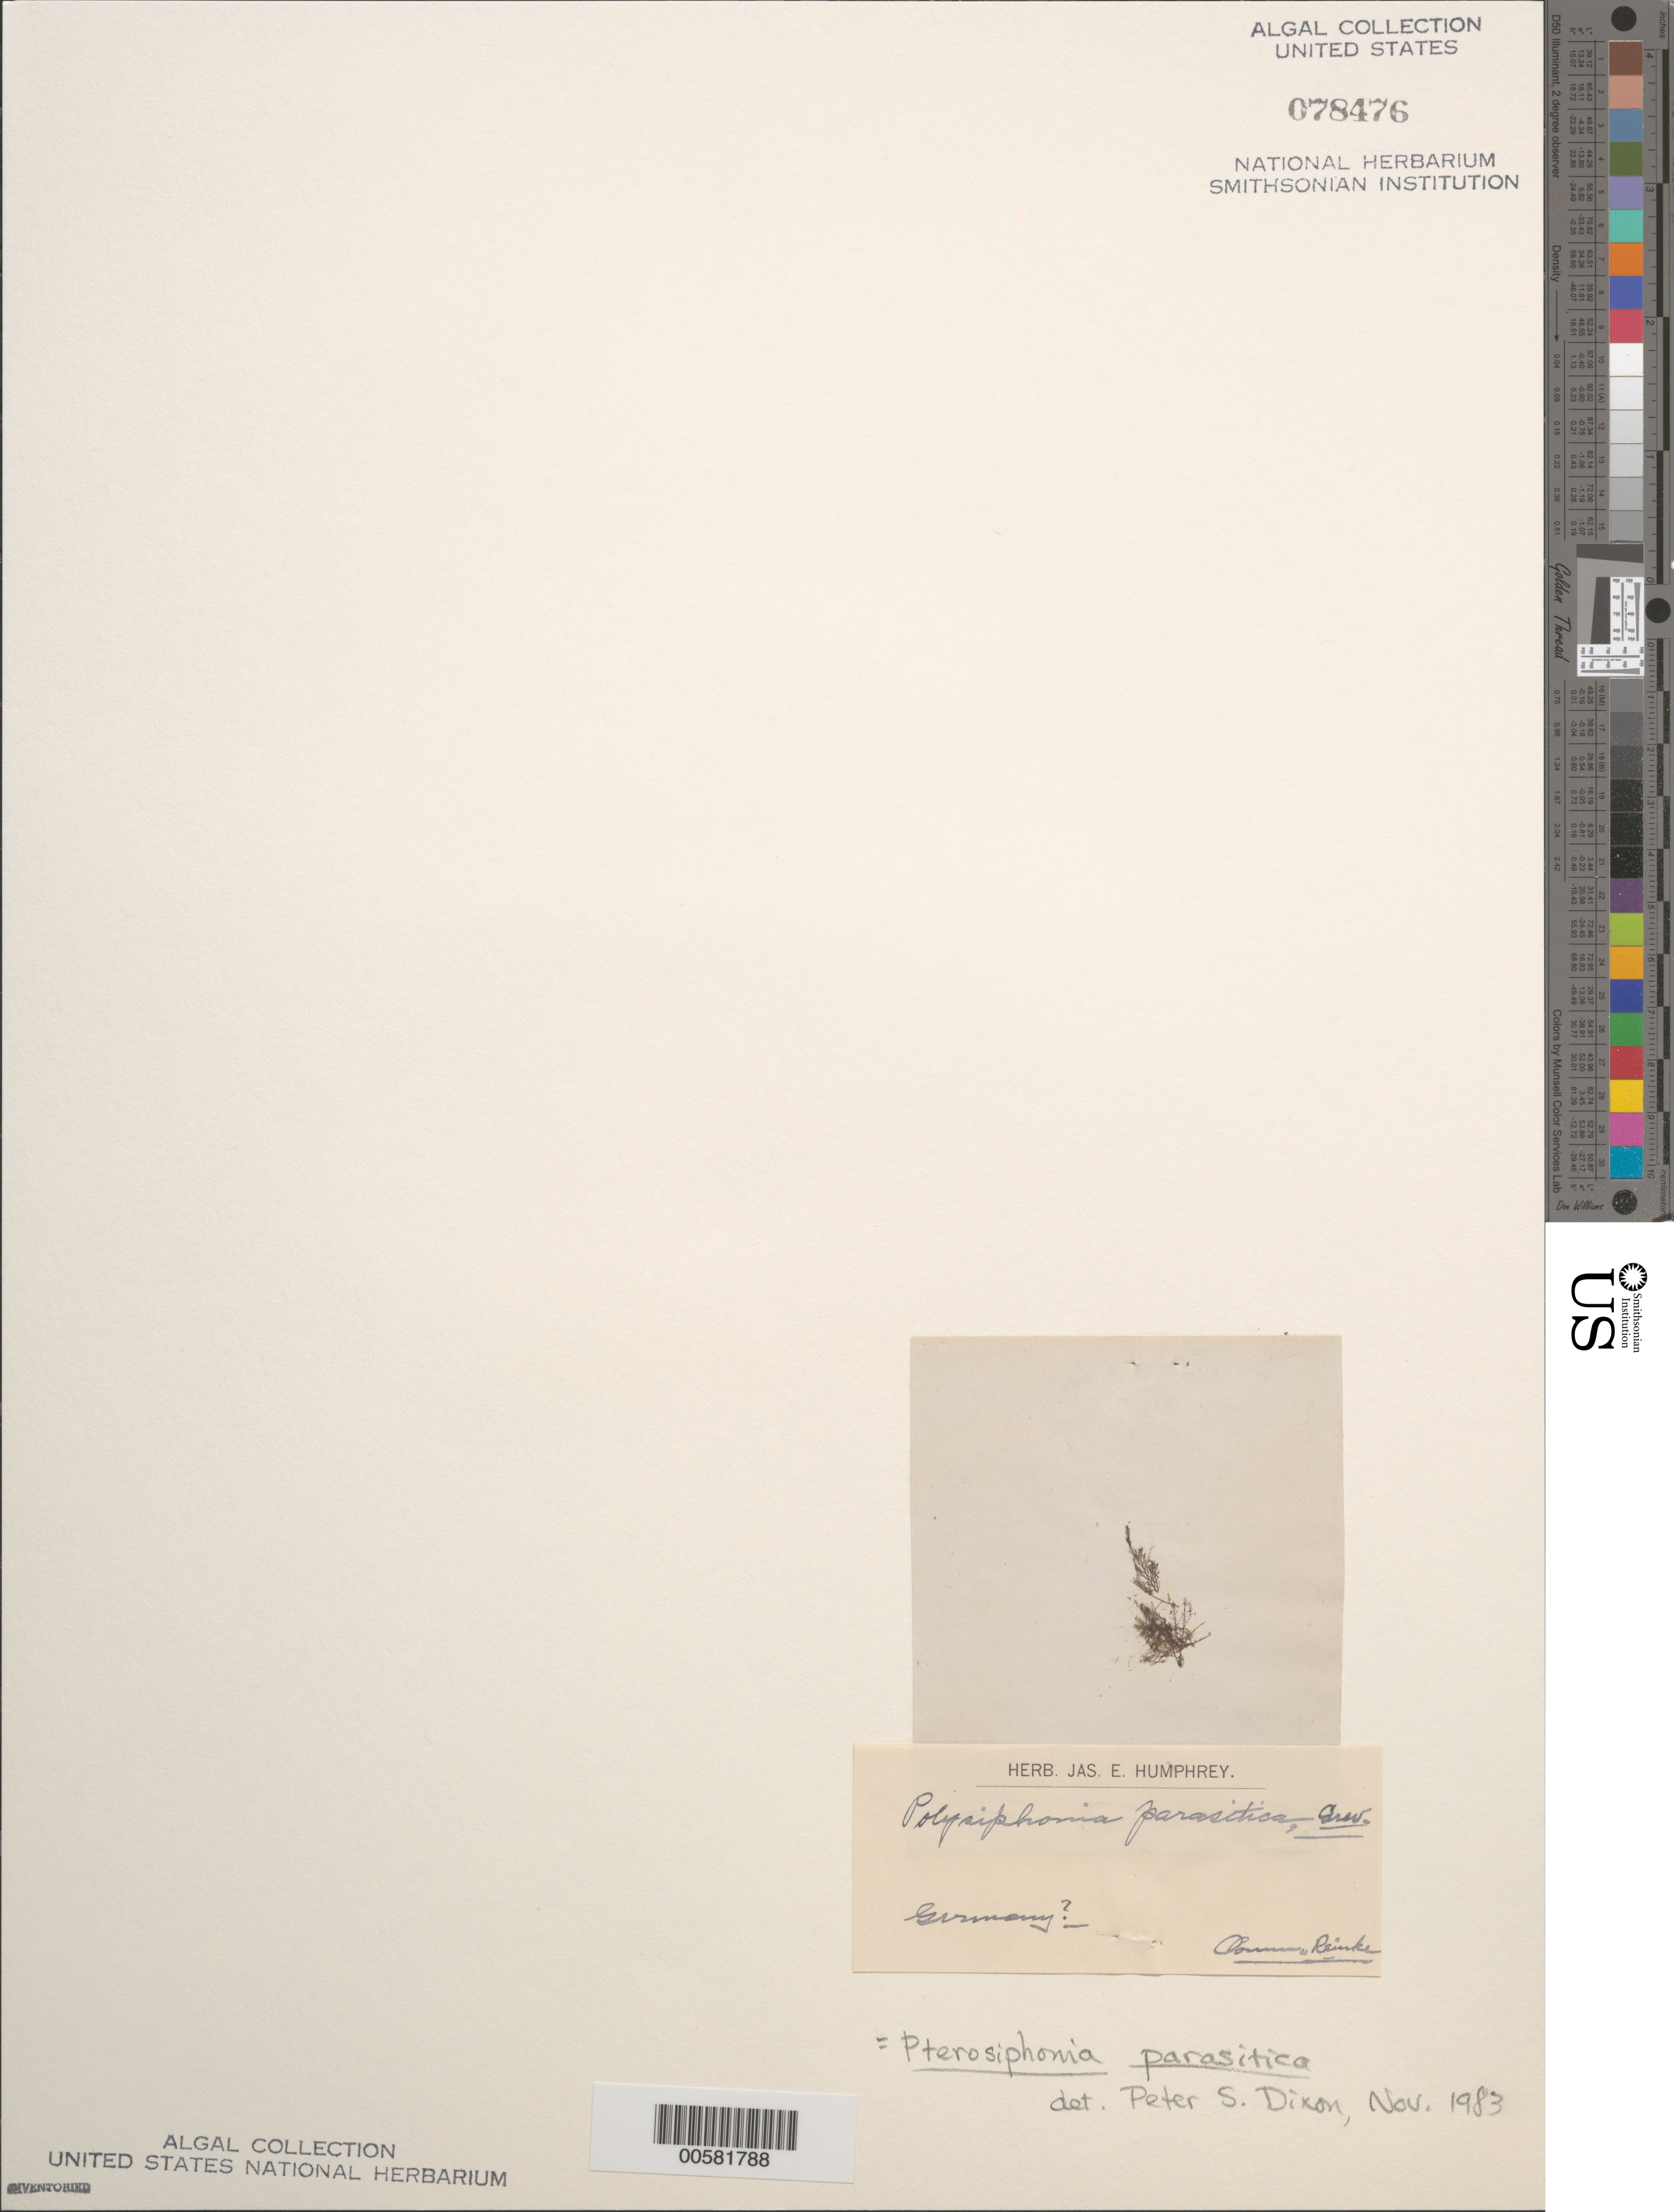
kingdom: Plantae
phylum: Rhodophyta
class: Florideophyceae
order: Ceramiales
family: Rhodomelaceae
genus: Deltalsia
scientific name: Deltalsia parasitica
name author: (Hudson) Diaz-Tapia & Rodríguez-Buján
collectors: J. Reinke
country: Germany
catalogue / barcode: US 78476